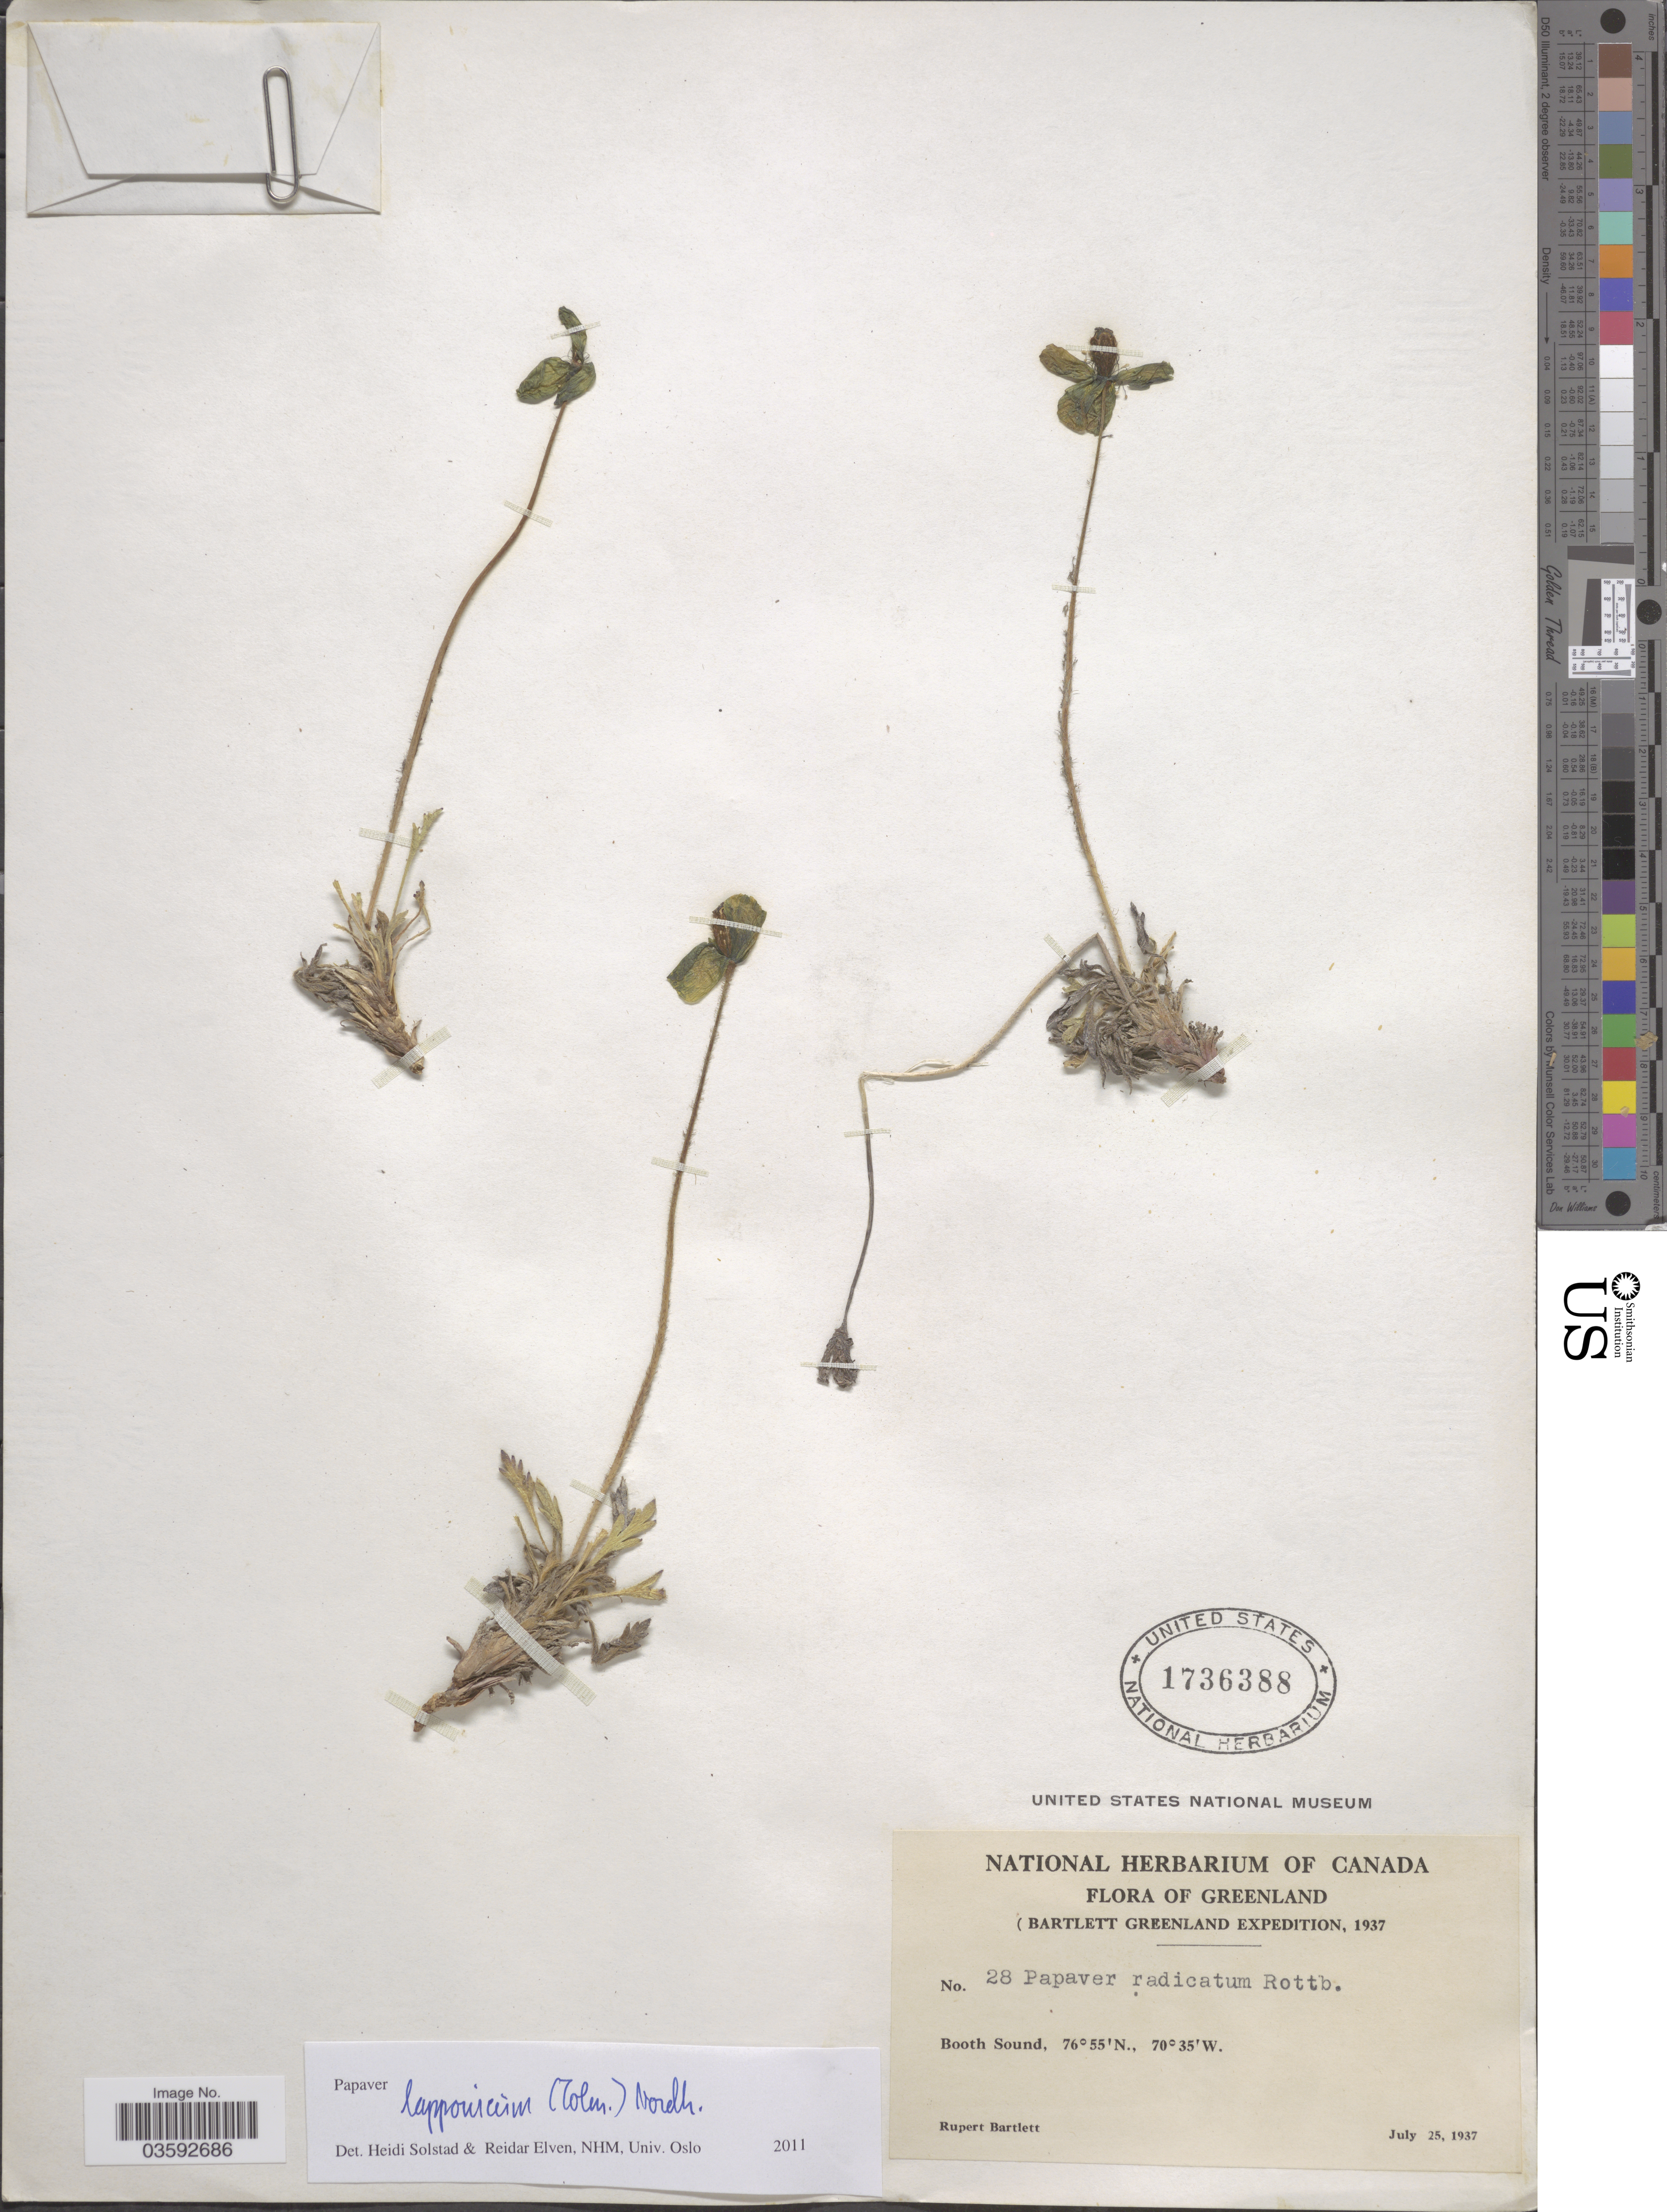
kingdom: Plantae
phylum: Tracheophyta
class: Magnoliopsida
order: Ranunculales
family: Papaveraceae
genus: Papaver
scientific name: Papaver lapponicum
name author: (Tolm.) Nordh.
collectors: R. Bartlett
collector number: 28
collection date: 1937-07-25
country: Greenland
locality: Booth Sound.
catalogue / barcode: US 1736388